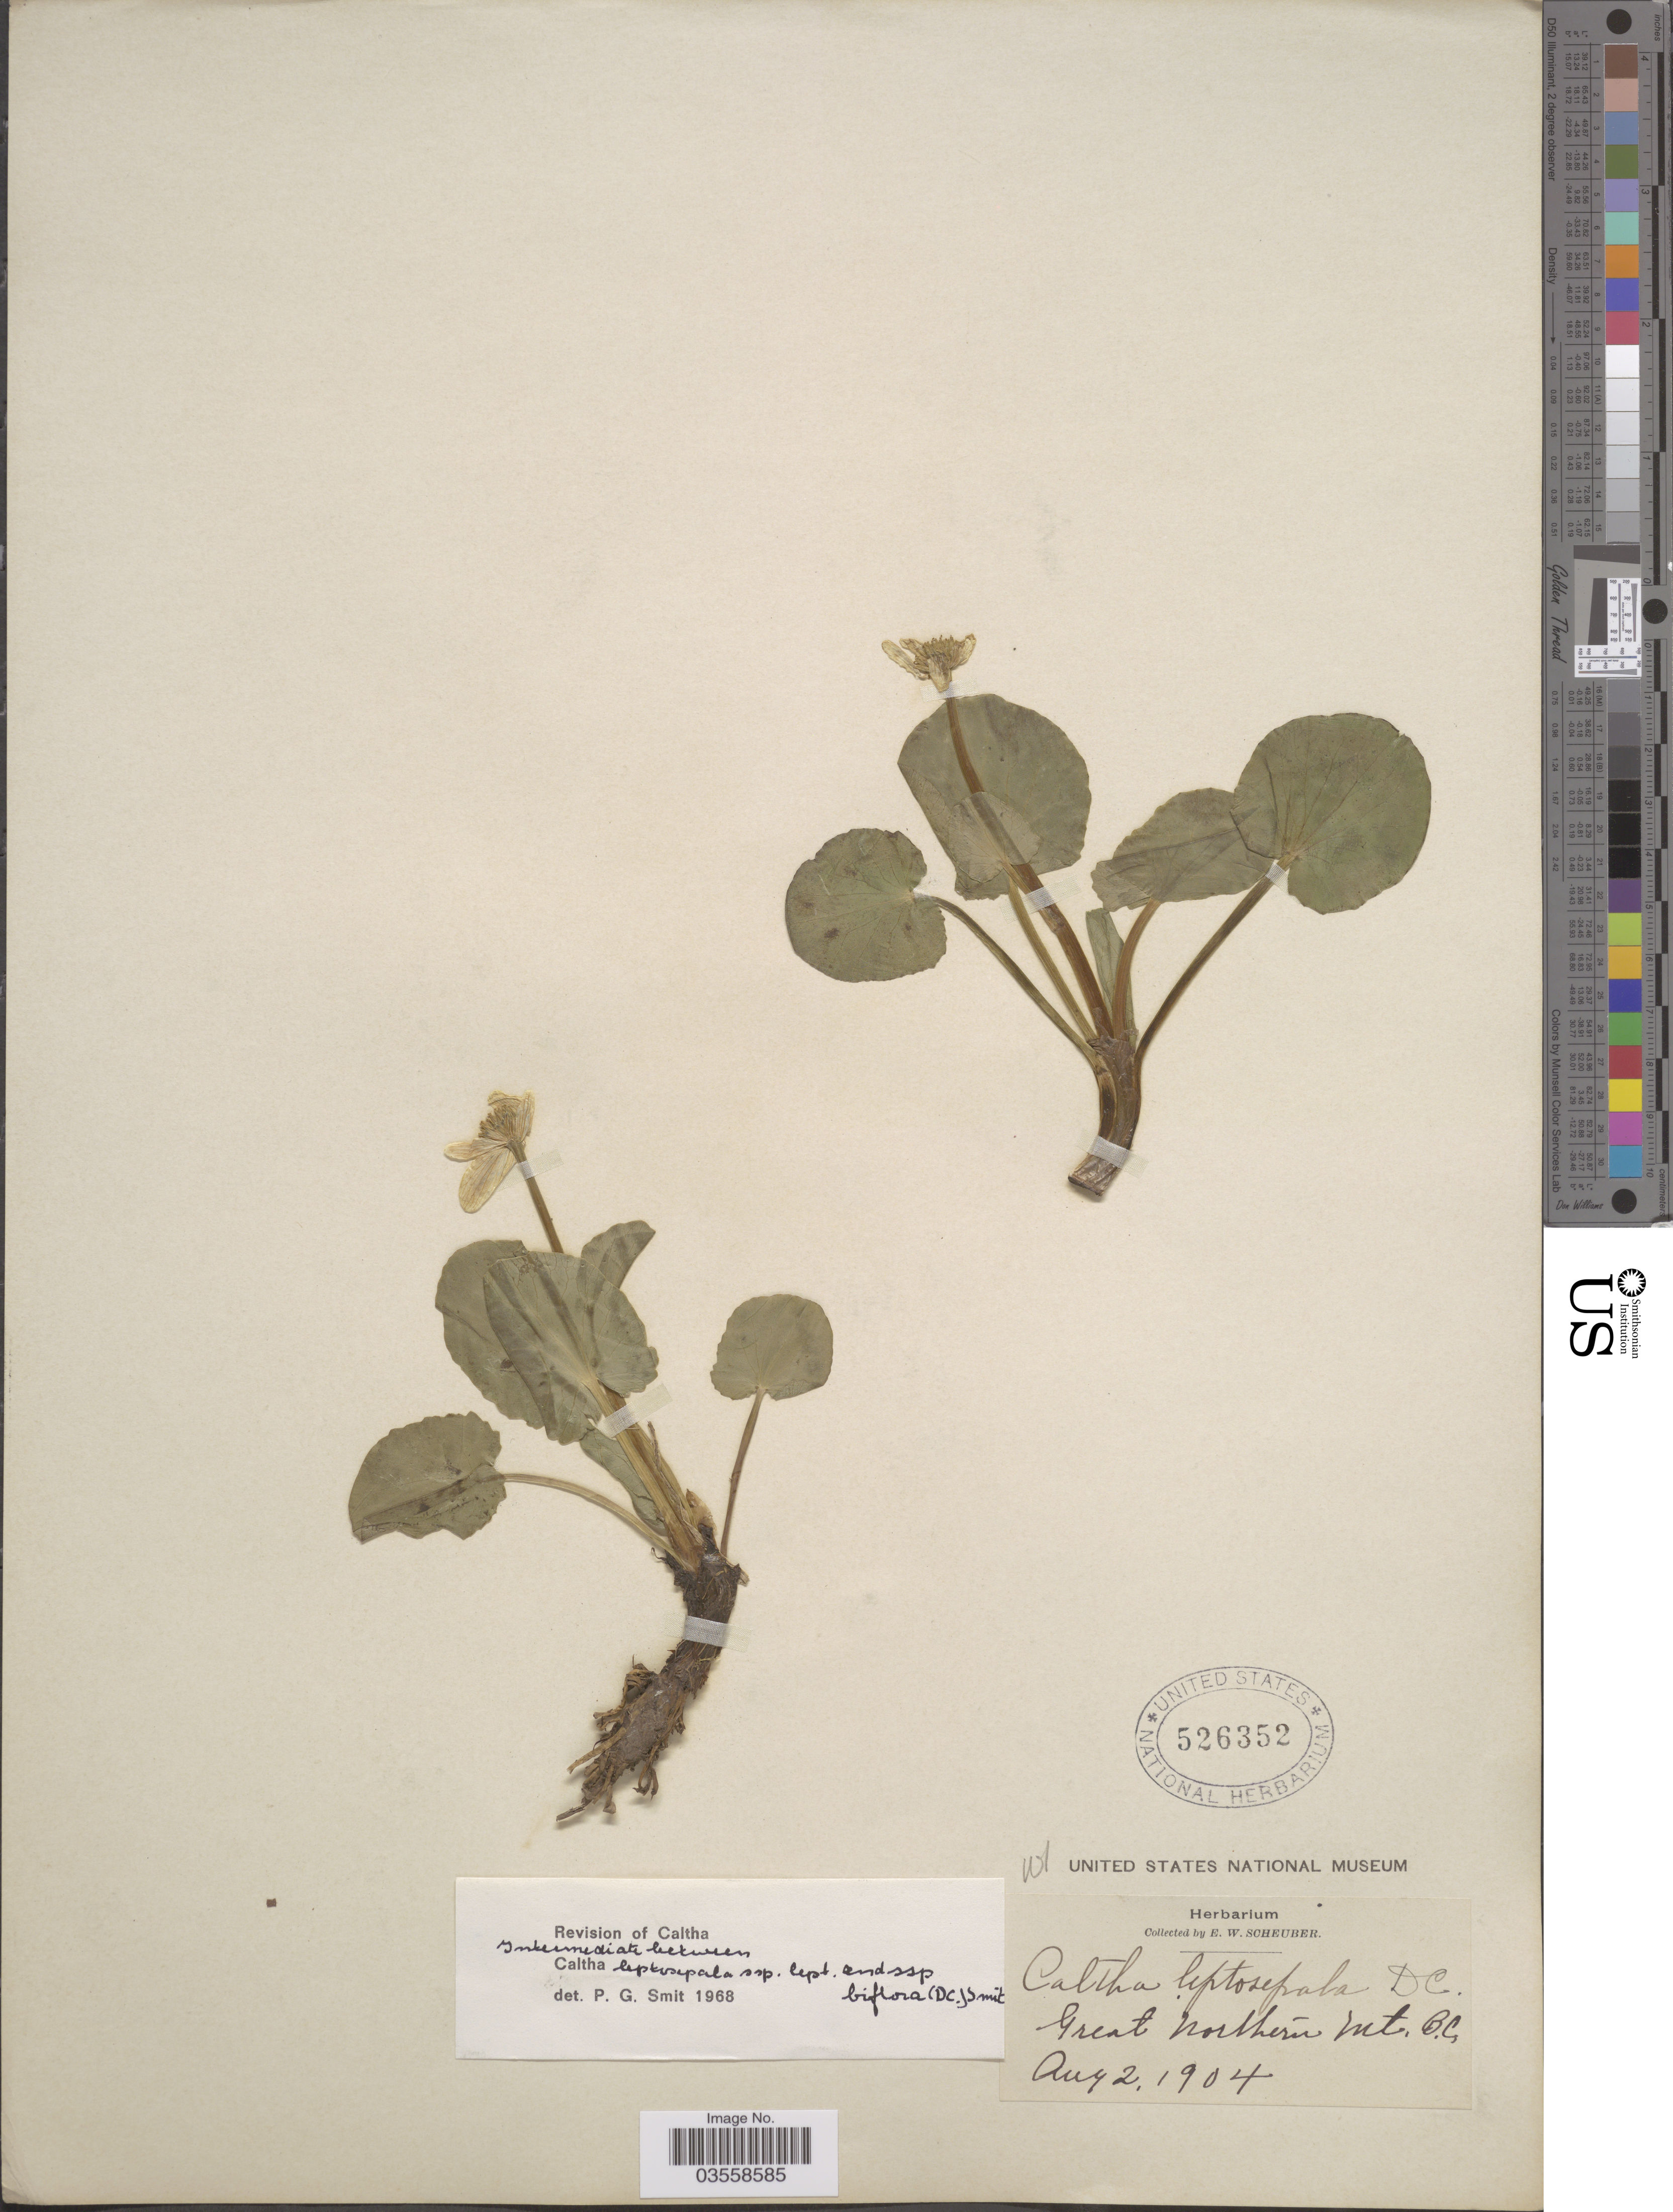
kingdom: Plantae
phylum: Tracheophyta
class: Magnoliopsida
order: Ranunculales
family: Ranunculaceae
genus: Caltha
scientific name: Caltha leptosepala subsp. biflora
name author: DC.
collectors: E. Scheuber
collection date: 1904-08-02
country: Canada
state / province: British Columbia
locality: Great Northern Mt.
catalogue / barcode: US 526352